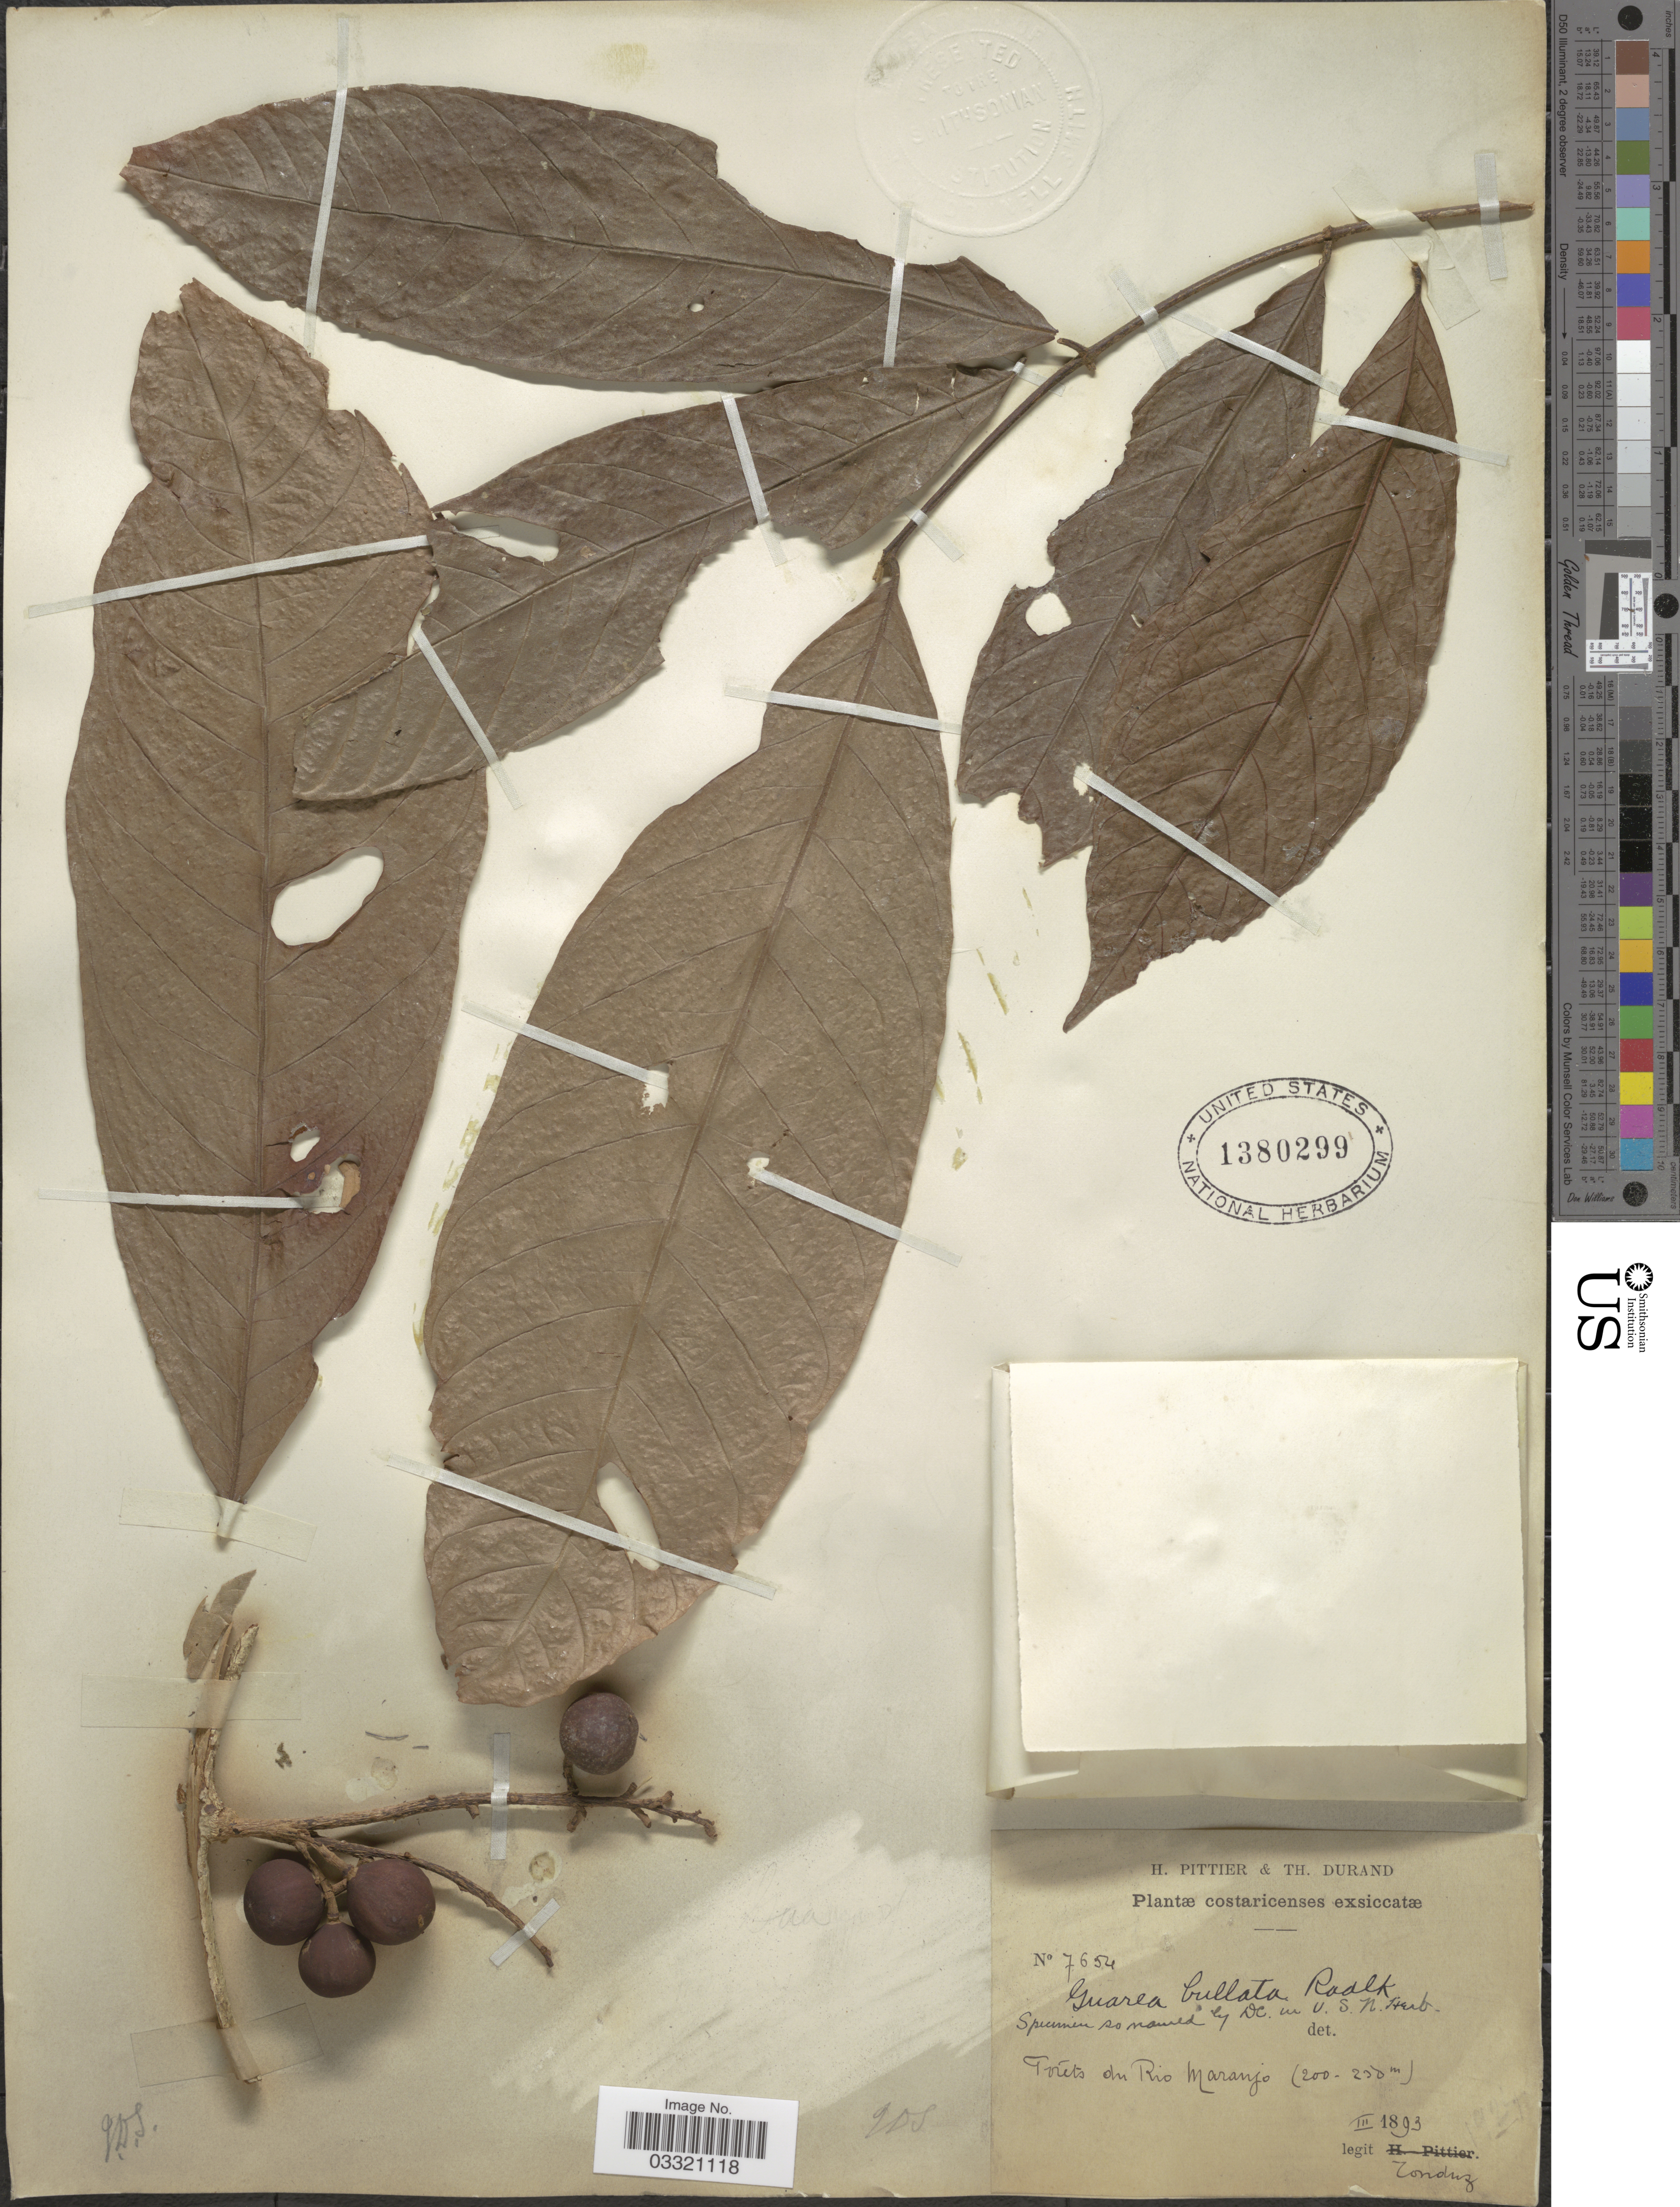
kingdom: Plantae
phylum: Tracheophyta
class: Magnoliopsida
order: Sapindales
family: Meliaceae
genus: Guarea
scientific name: Guarea bullata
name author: Radlk.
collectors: Tonduz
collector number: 7654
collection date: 1893-03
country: Costa Rica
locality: Foréts du Rio Maranjo.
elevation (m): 200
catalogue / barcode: US 1380299